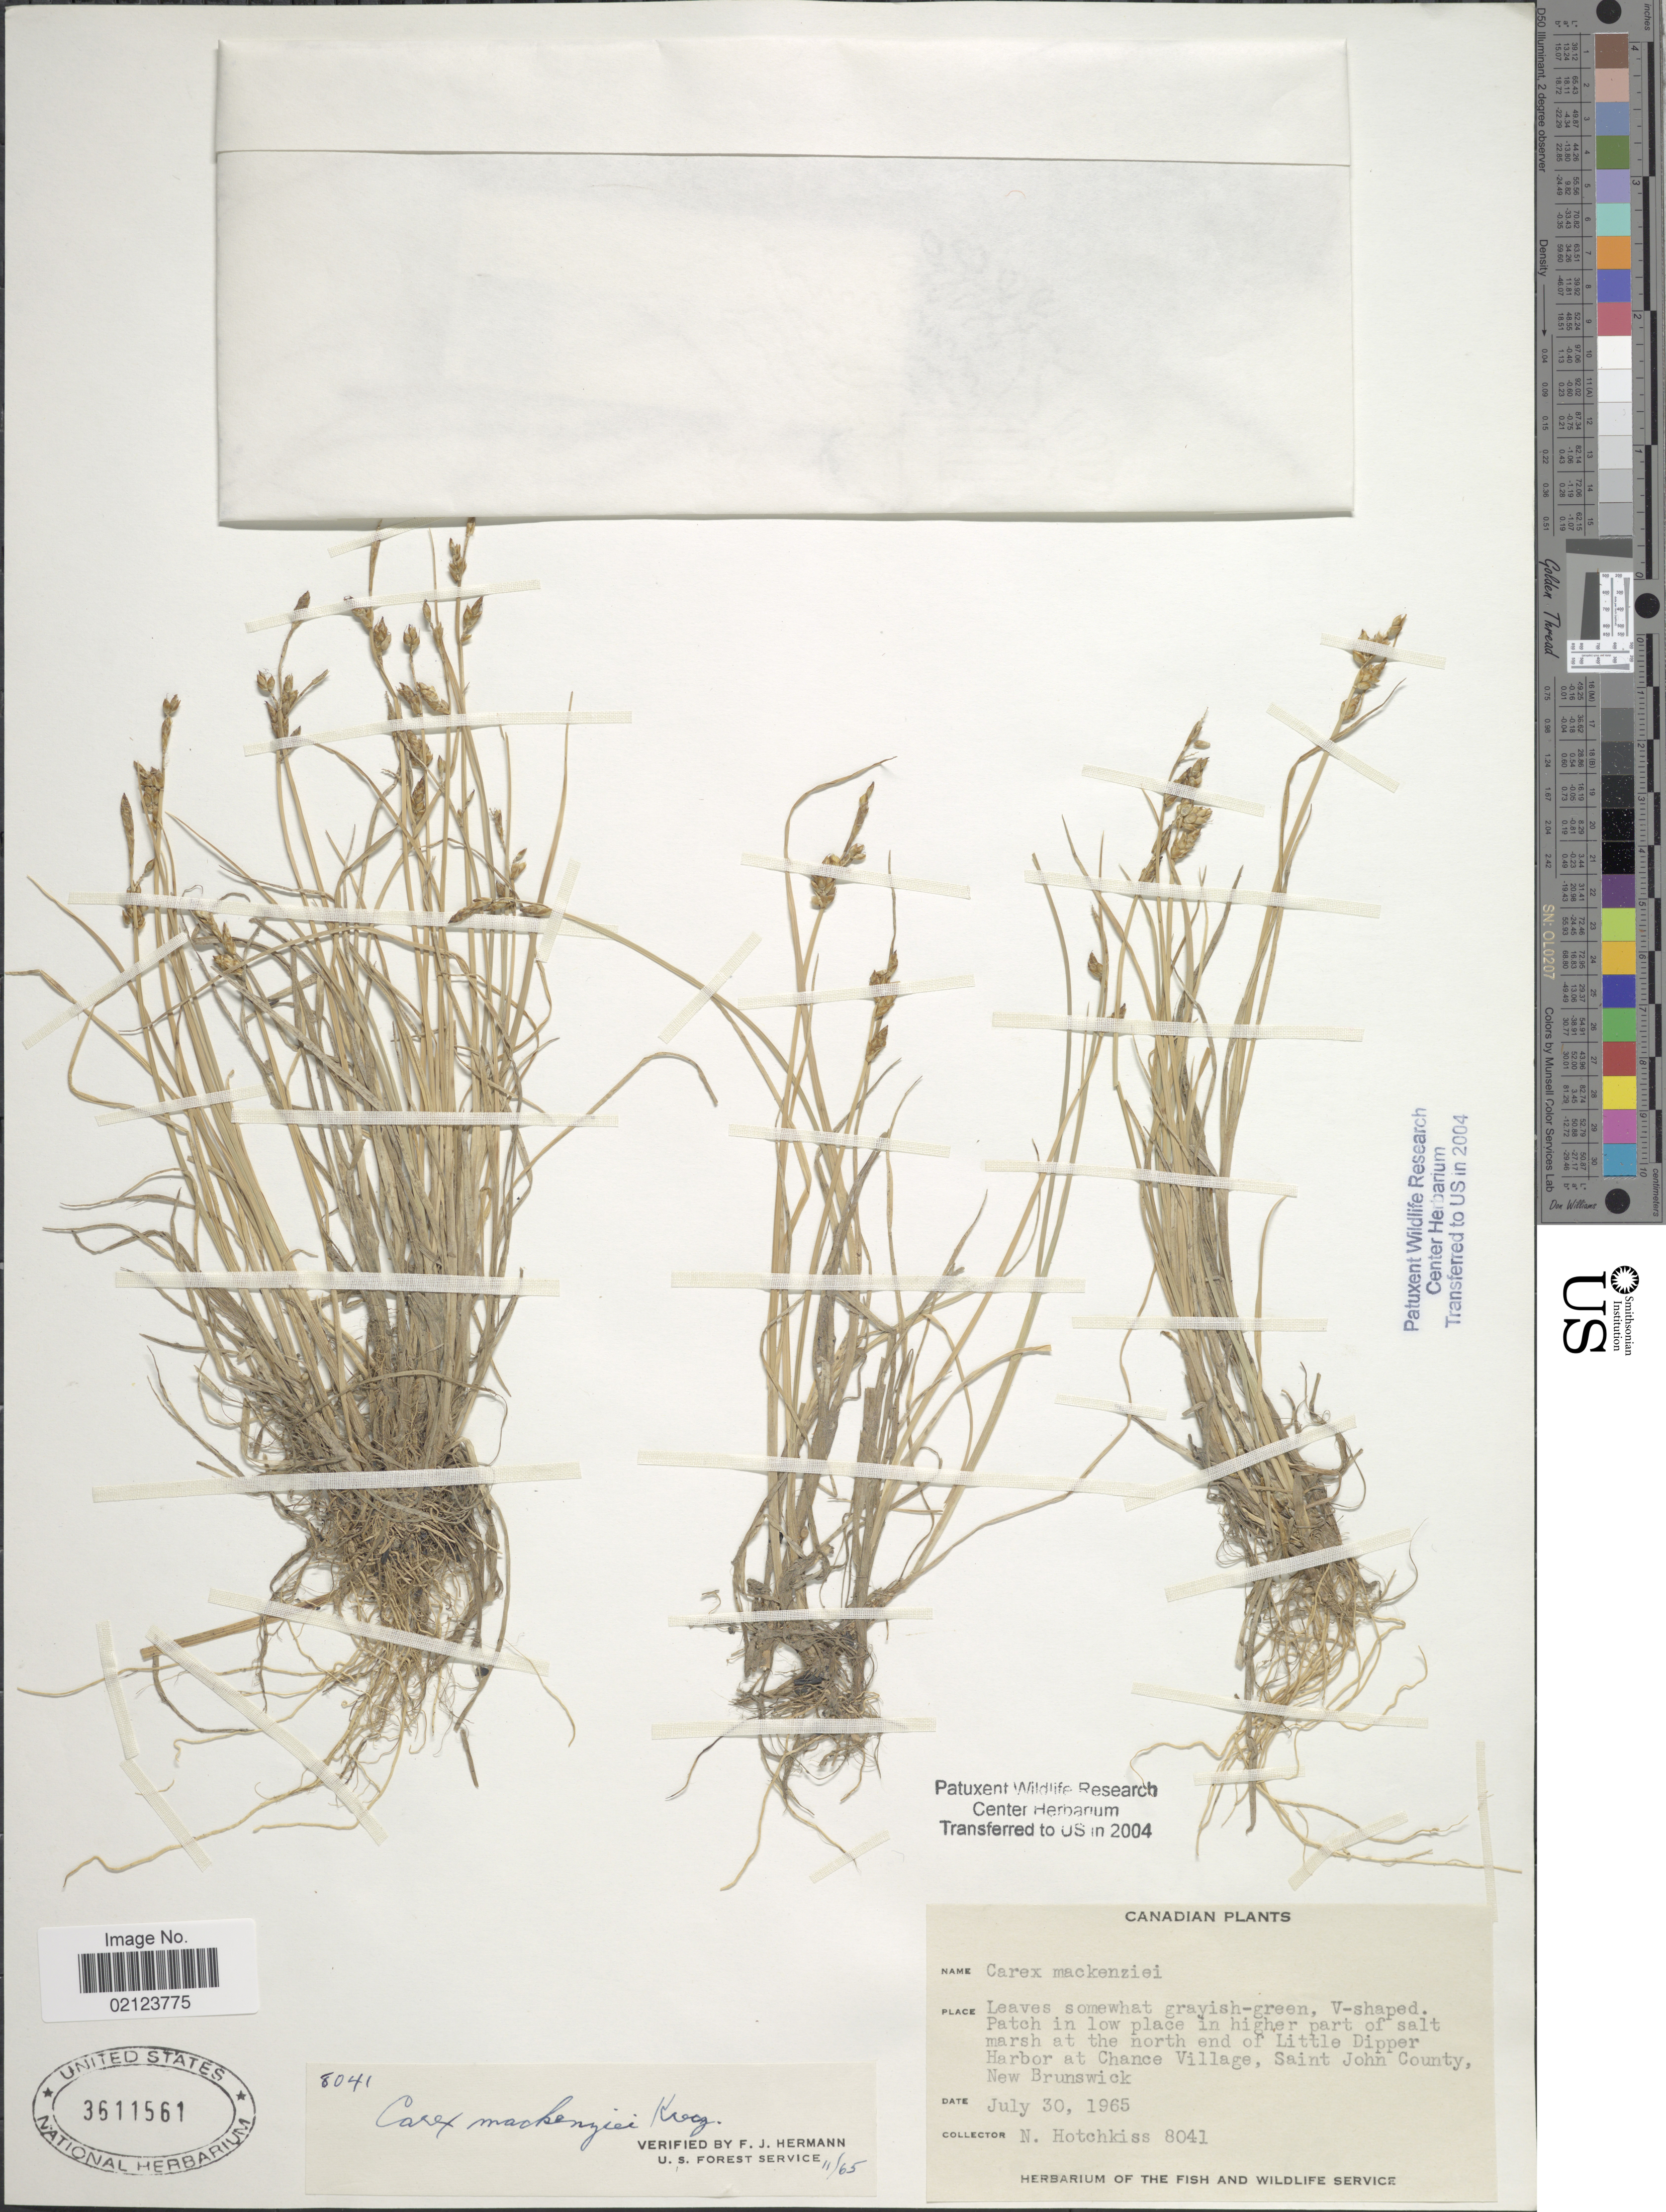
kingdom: Plantae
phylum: Tracheophyta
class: Liliopsida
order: Poales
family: Cyperaceae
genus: Carex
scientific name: Carex mackenziei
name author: V.I. Krecz.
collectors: N. Hotchkiss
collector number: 8041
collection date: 1965-07-30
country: Canada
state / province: New Brunswick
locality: Marsh at the north end of Little Dipper Harbor at Chance Village, Saint John County, New brunswick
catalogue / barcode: US 3611561